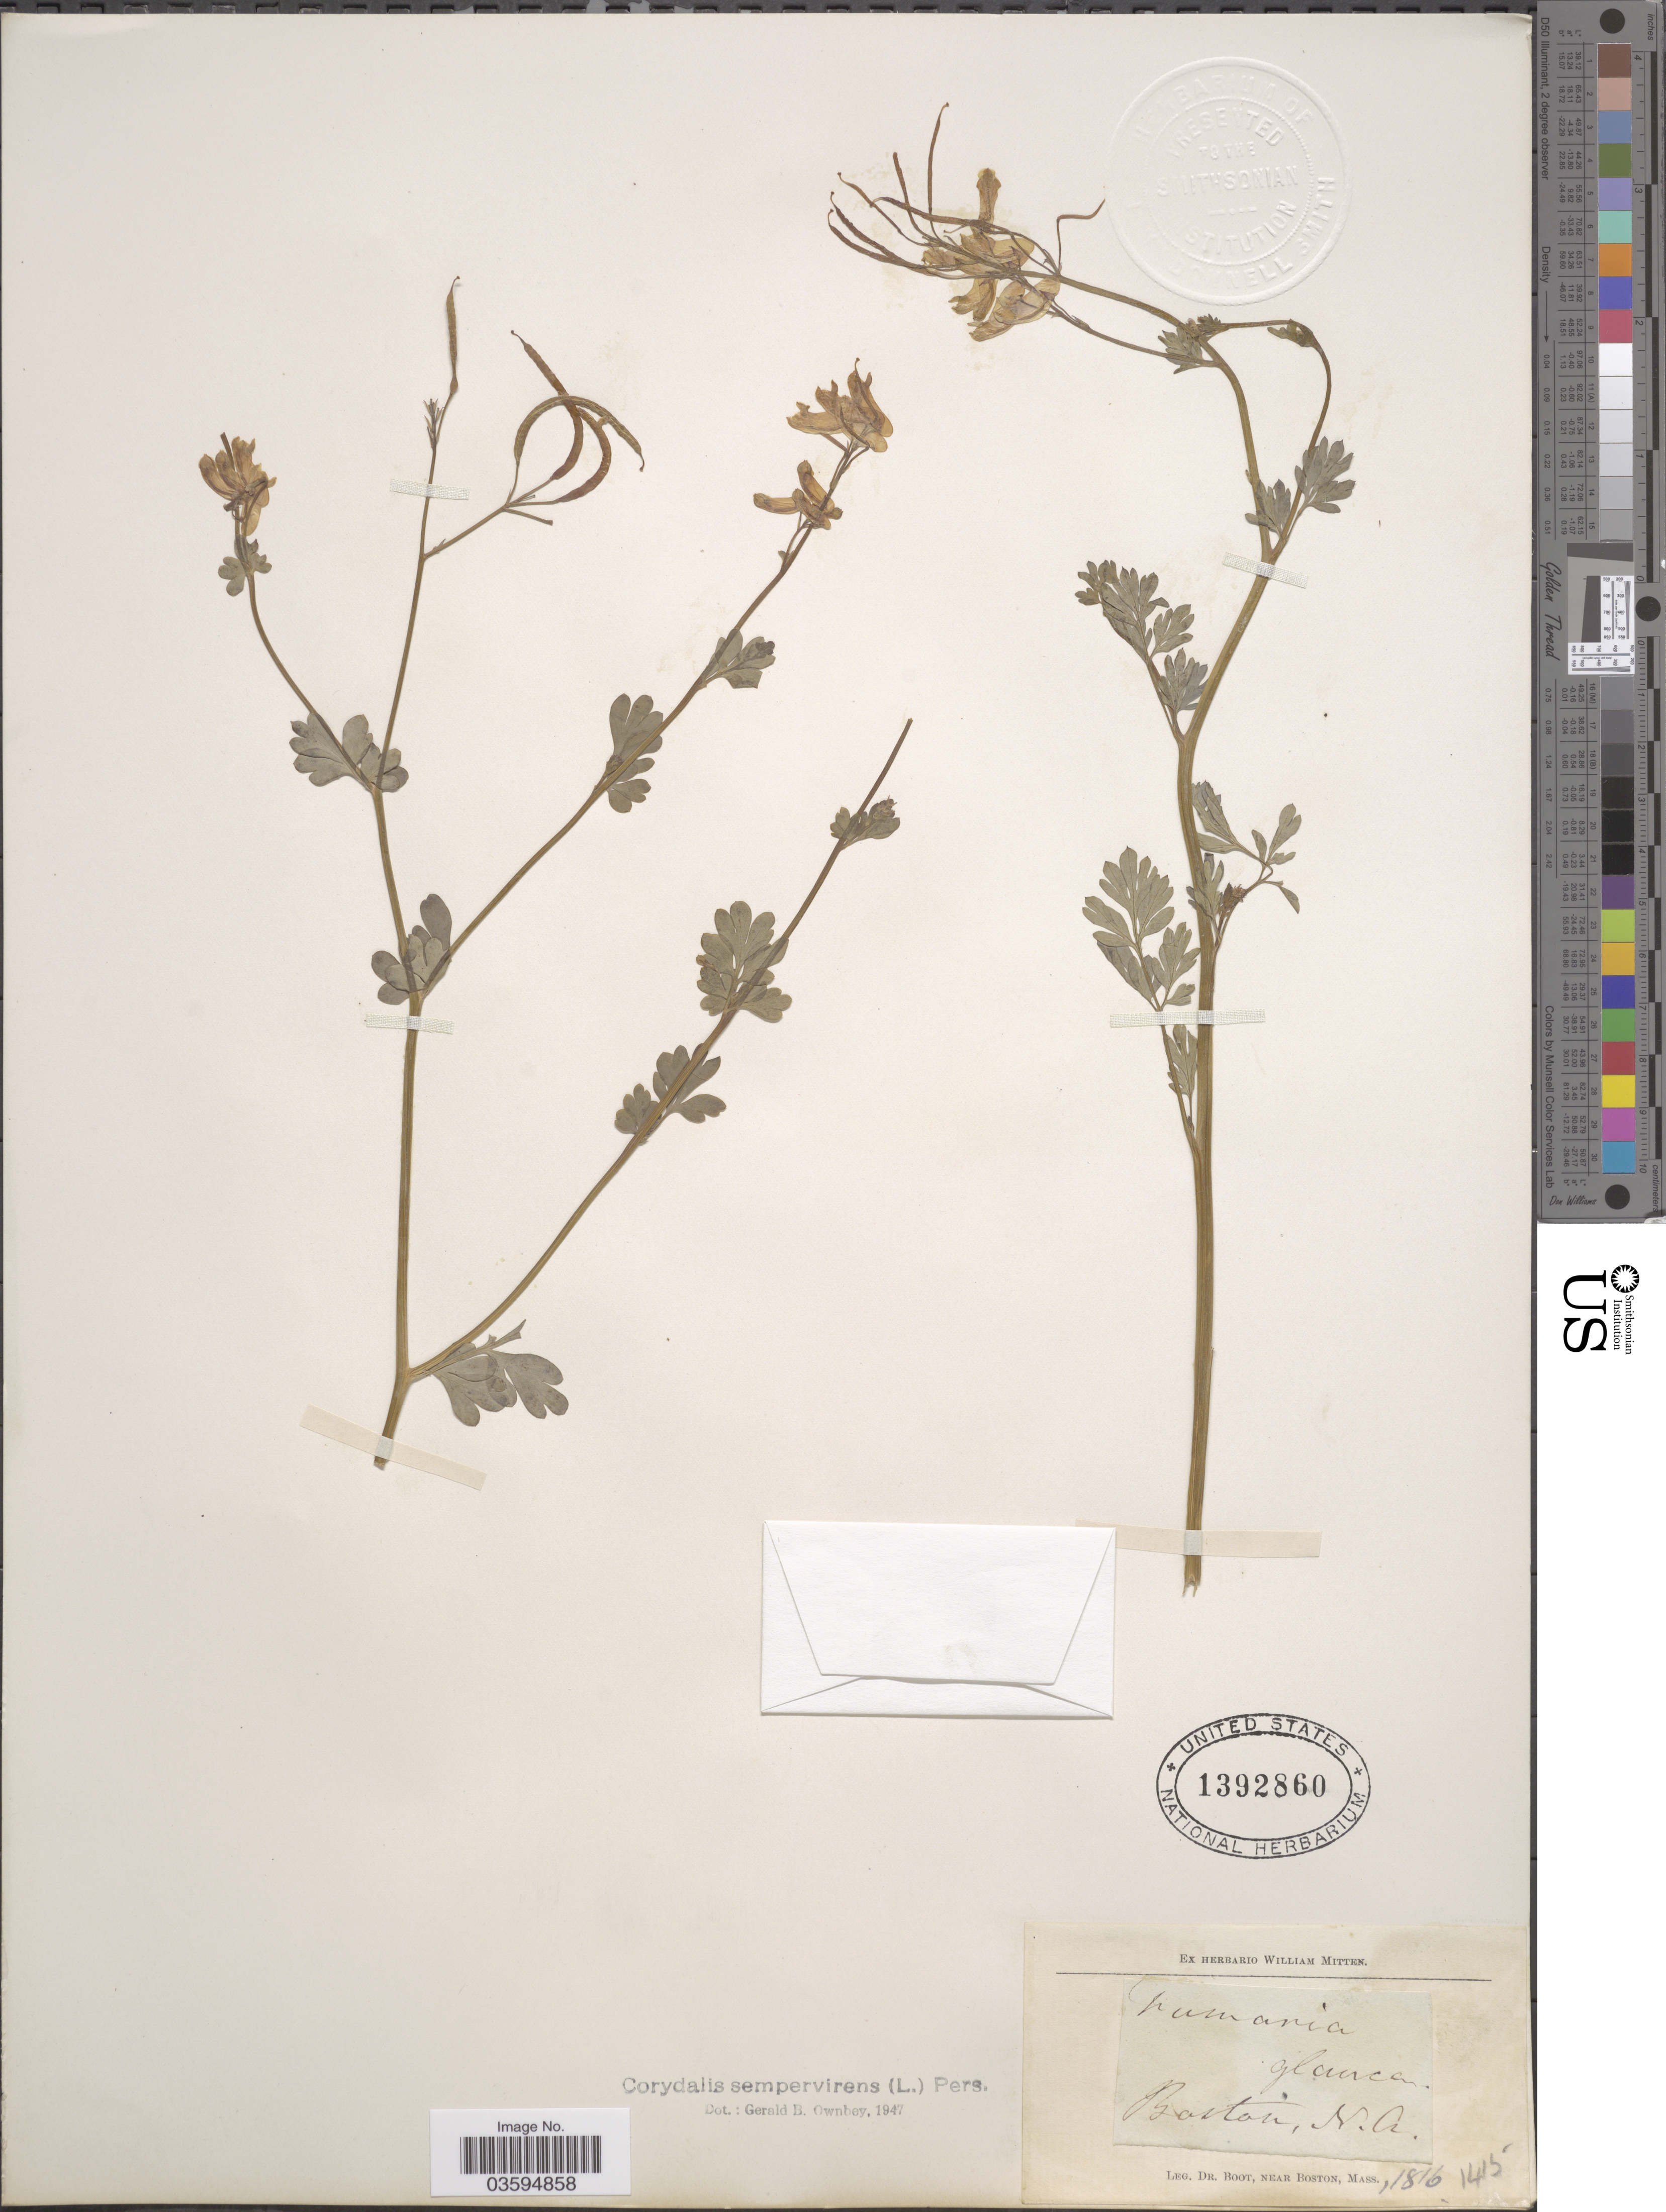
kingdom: Plantae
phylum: Tracheophyta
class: Magnoliopsida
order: Ranunculales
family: Papaveraceae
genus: Capnoides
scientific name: Capnoides sempervirens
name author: (L.) Borkh.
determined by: Strong, M. T., (US), Smithsonian Institution - National Museum of Natural History (UNITED STATES)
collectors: -. Boot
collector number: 1415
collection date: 1816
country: United States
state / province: Massachusetts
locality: Near Boston.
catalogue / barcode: US 1392860